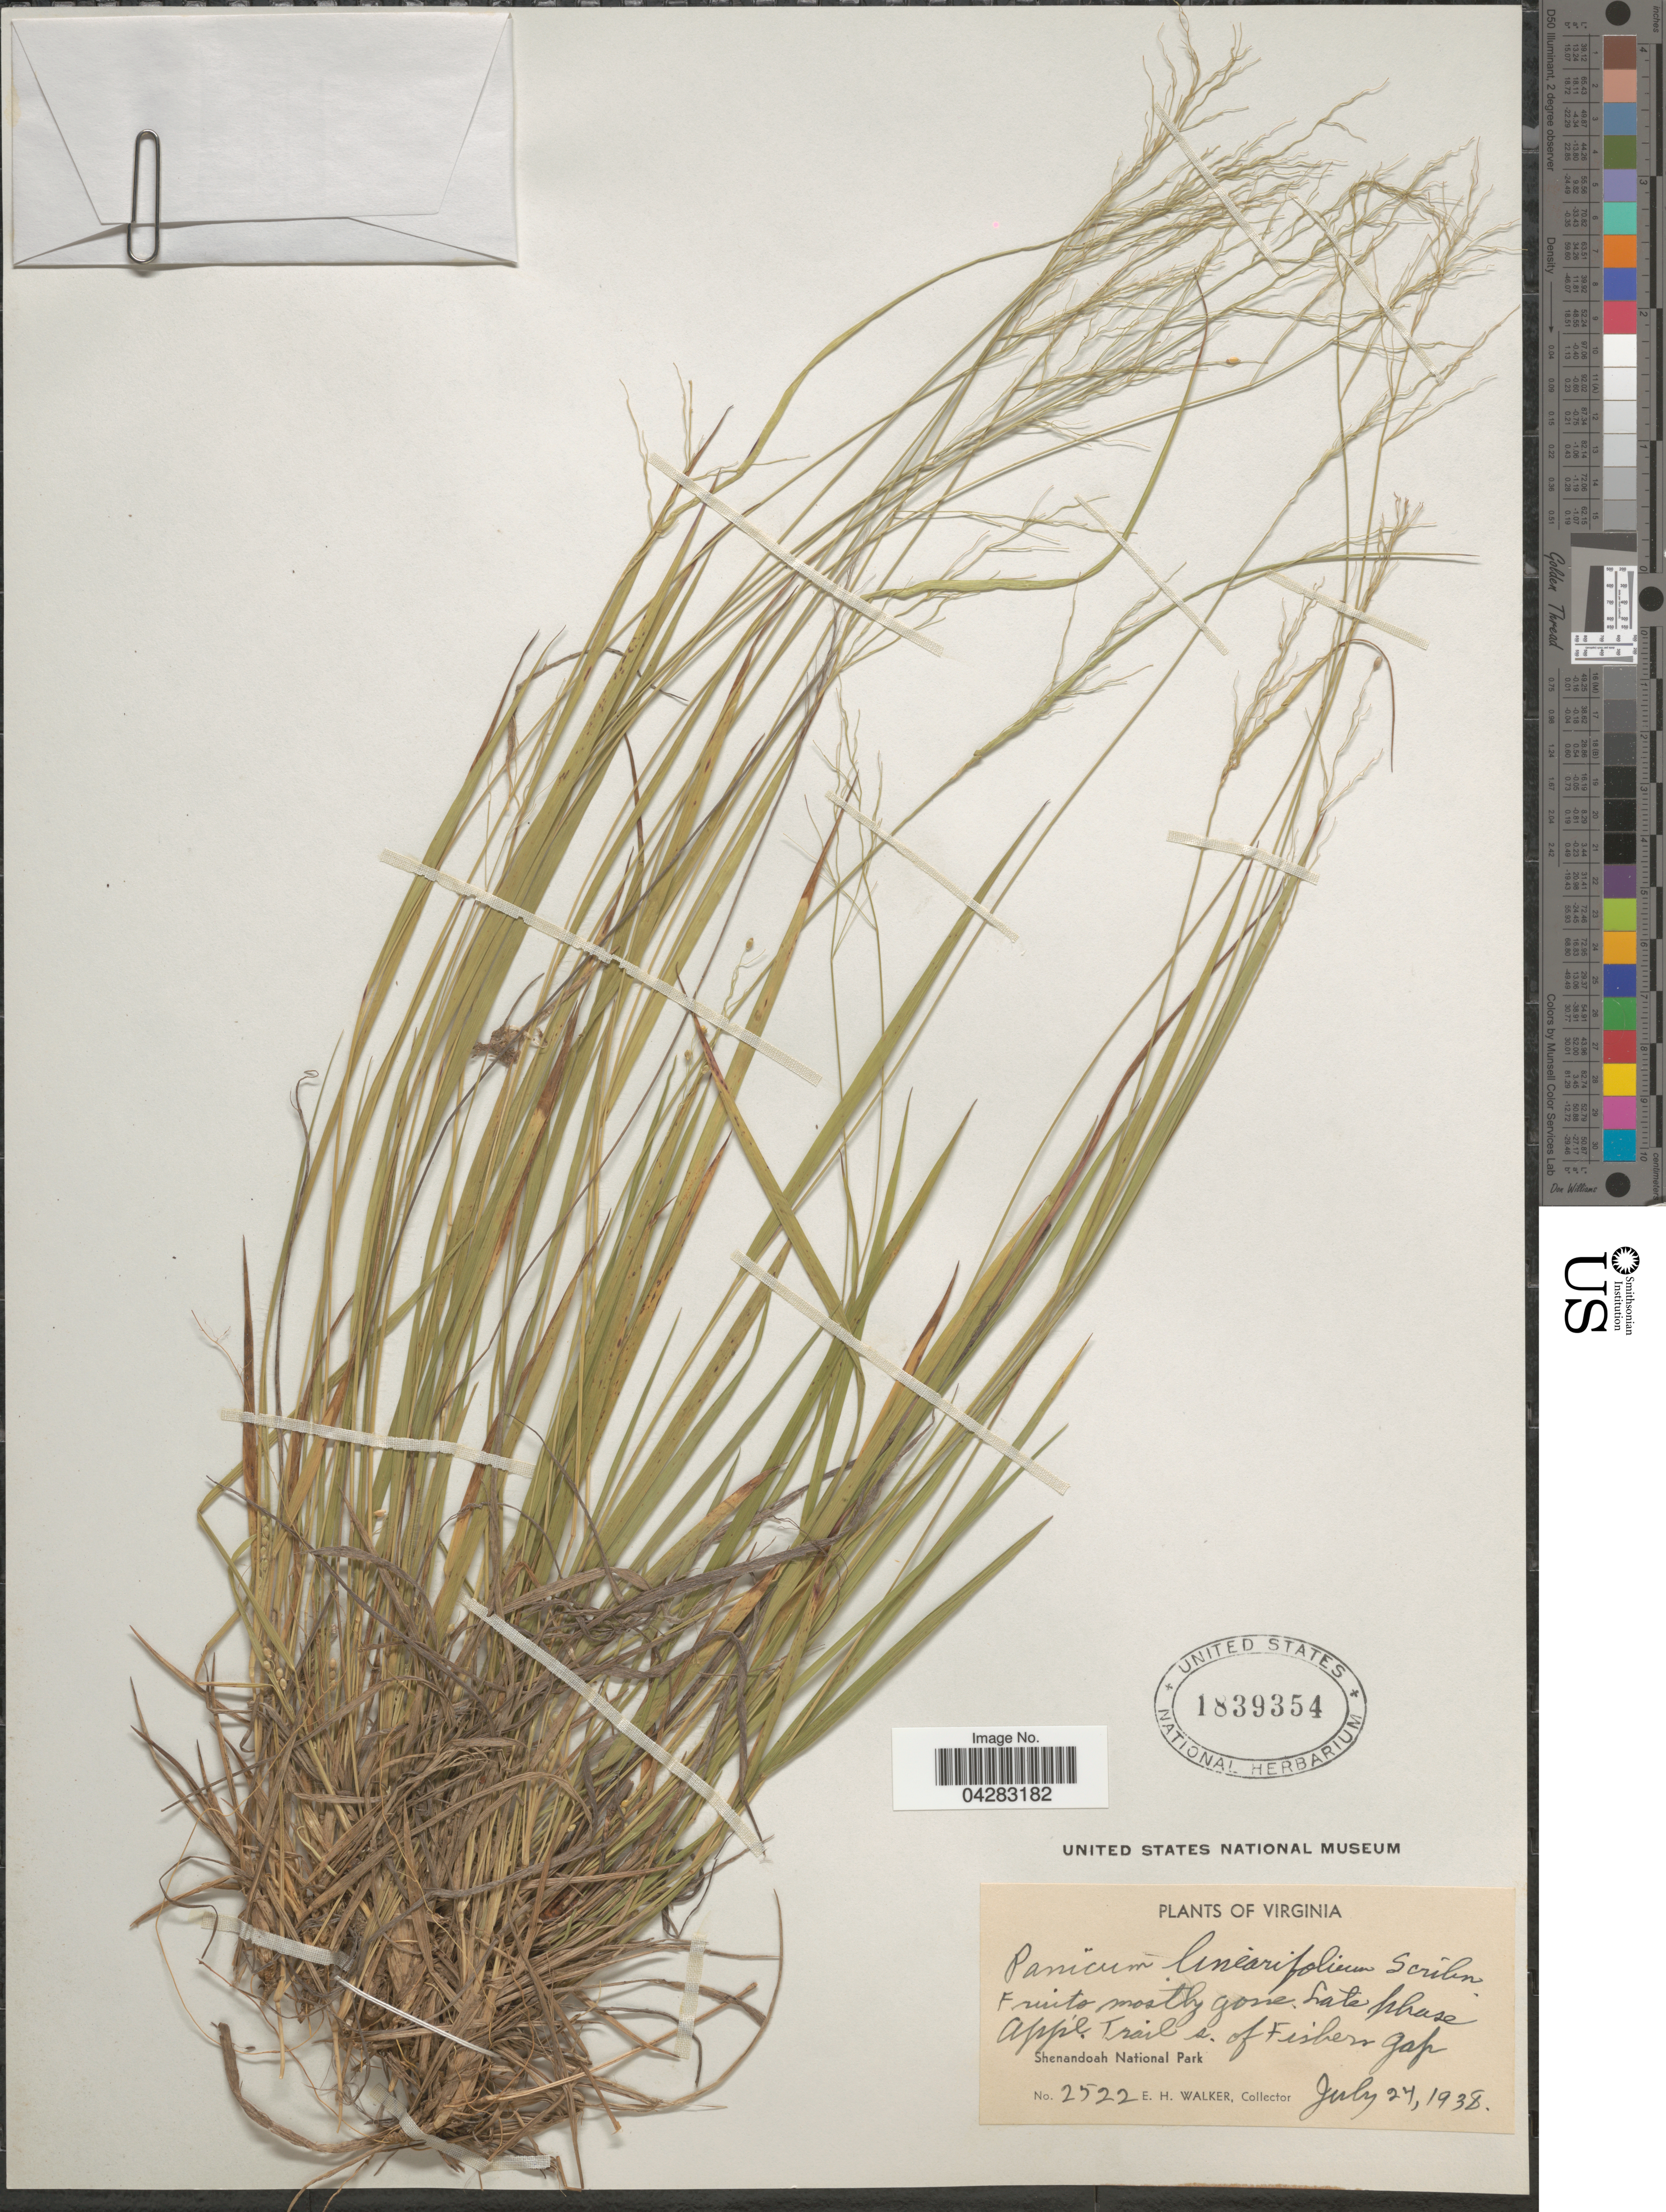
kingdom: Plantae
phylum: Tracheophyta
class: Liliopsida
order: Poales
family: Poaceae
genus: Dichanthelium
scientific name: Dichanthelium linearifolium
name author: (Scribn.) Gould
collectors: E. H. Walker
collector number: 2522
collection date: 1938-07-24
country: United States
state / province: Virginia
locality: App'l Trail s. of Fishers Gap. Shenandoah National Park.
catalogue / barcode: US 1839354